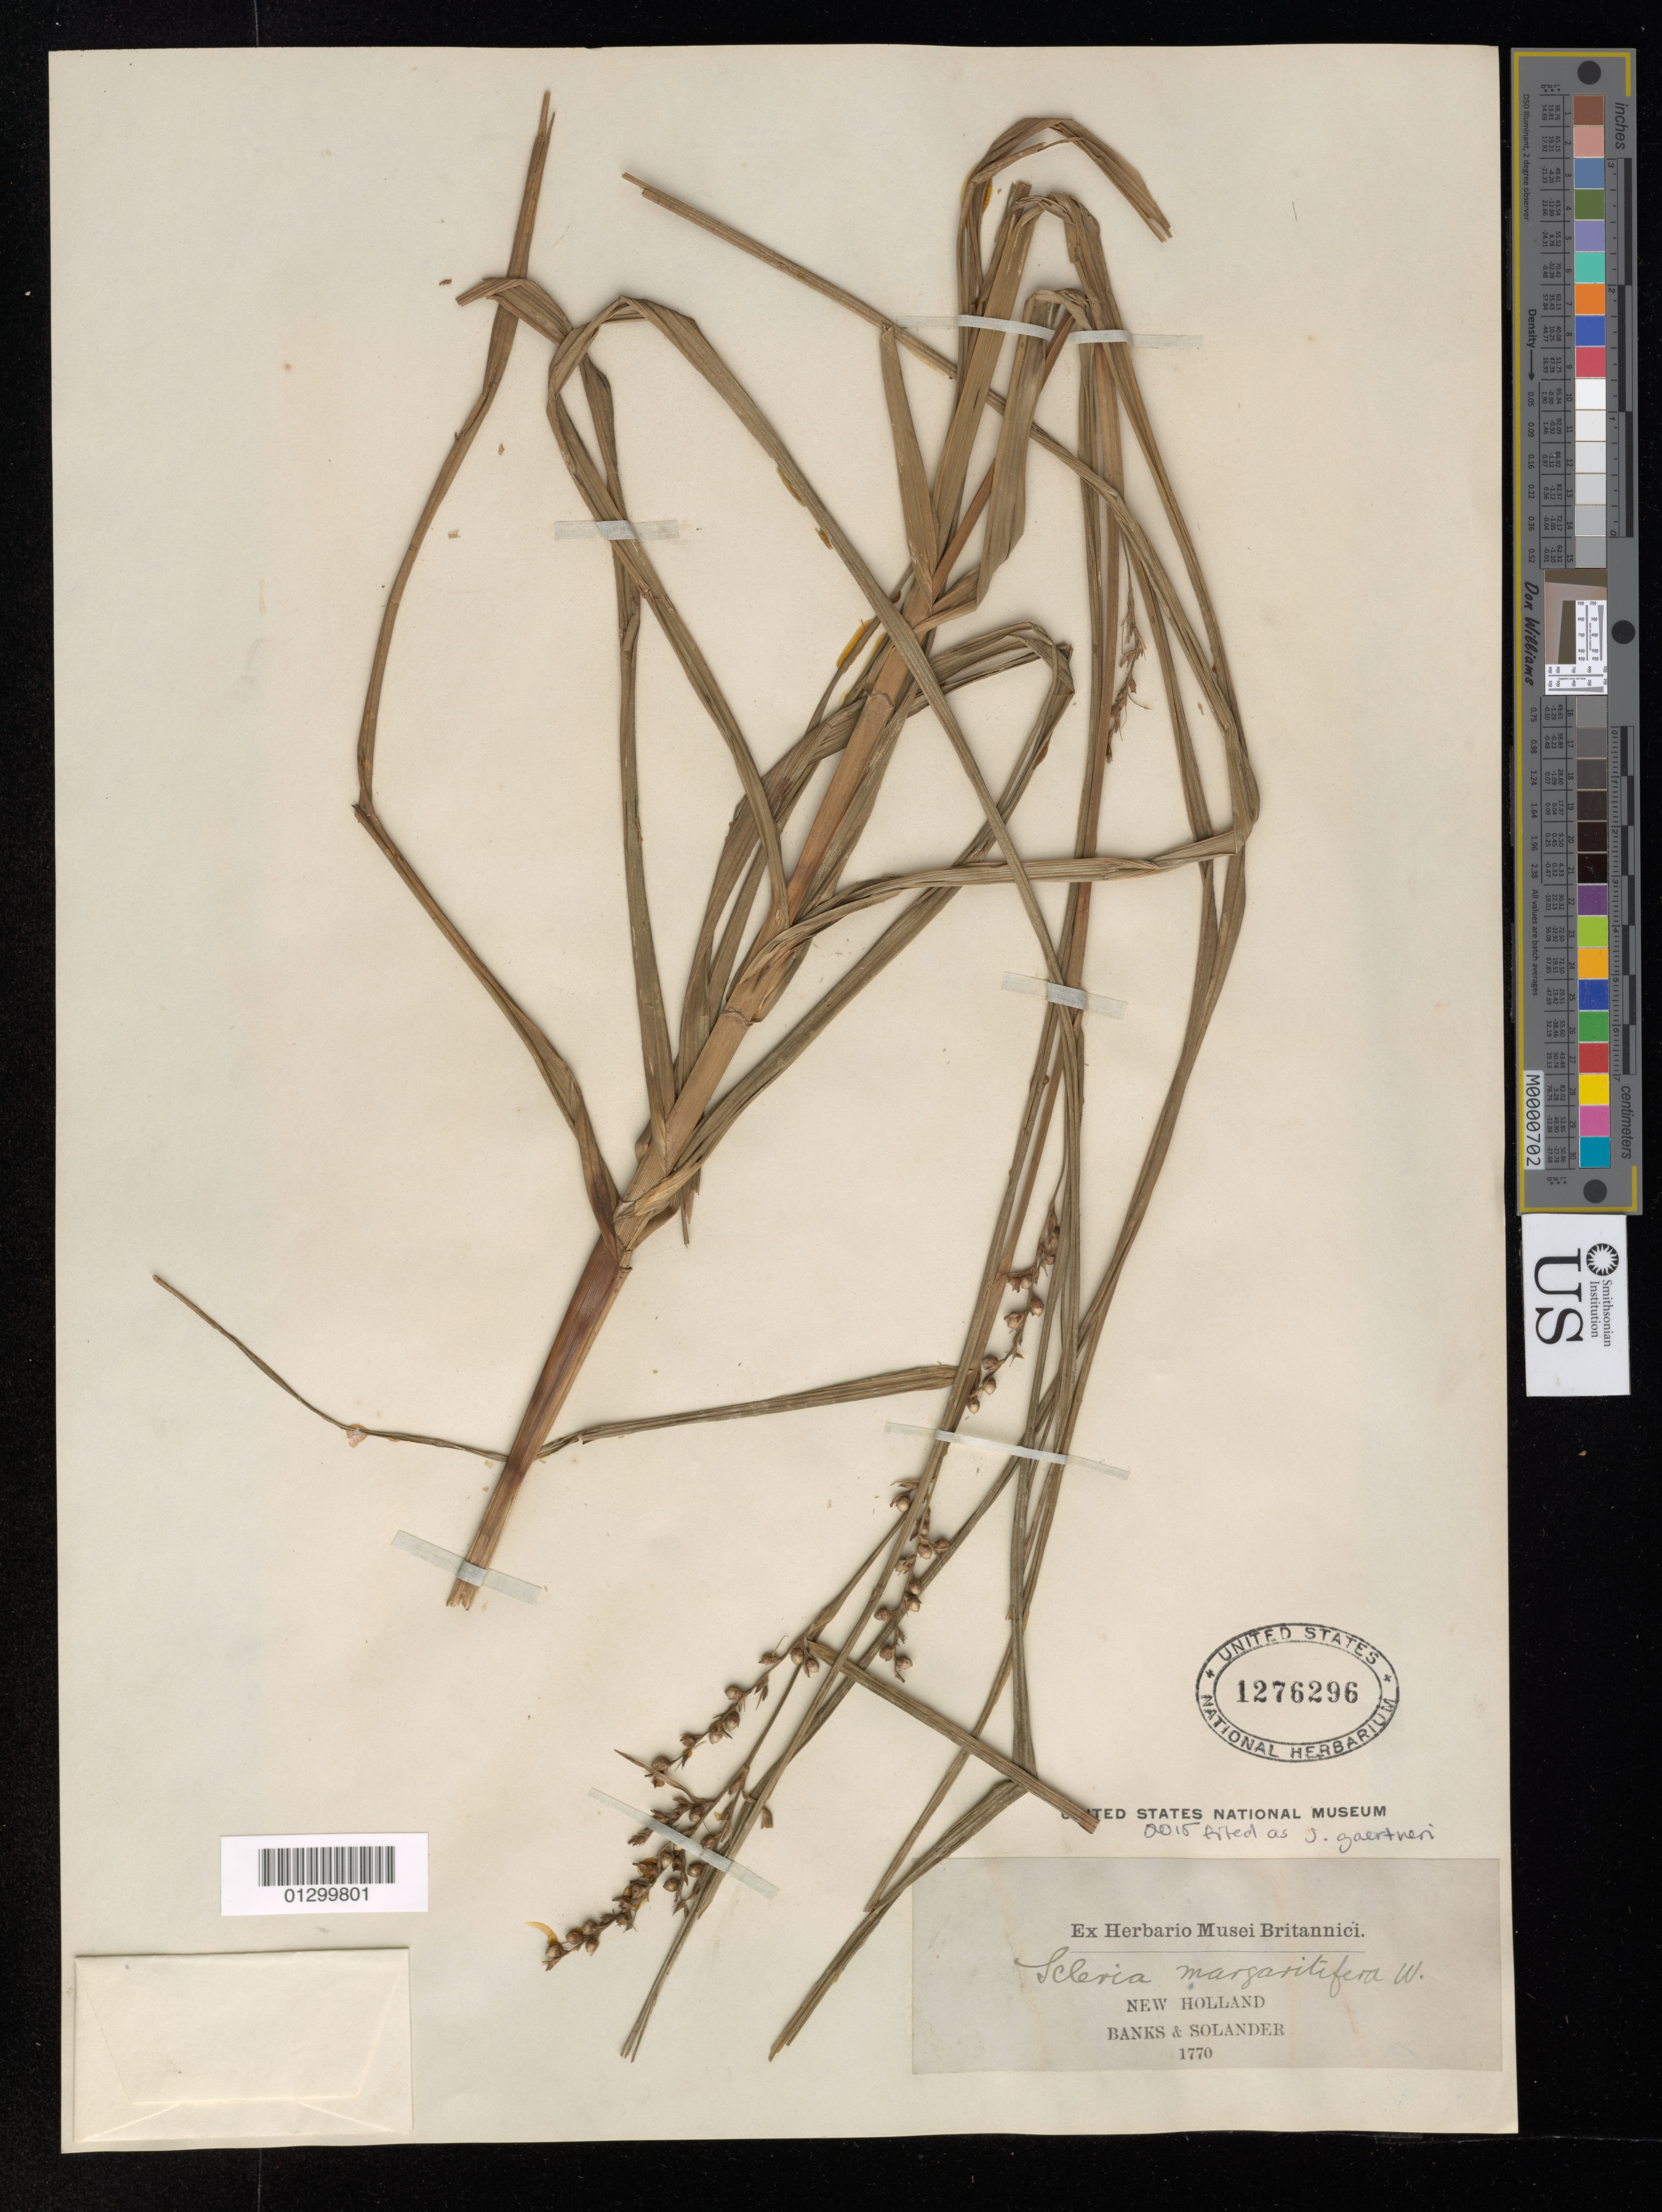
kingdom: Plantae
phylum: Tracheophyta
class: Liliopsida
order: Poales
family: Cyperaceae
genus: Scleria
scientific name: Scleria gaertneri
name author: Raddi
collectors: J. Banks & D. C. Solander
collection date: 1770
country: Australia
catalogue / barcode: US 1276296